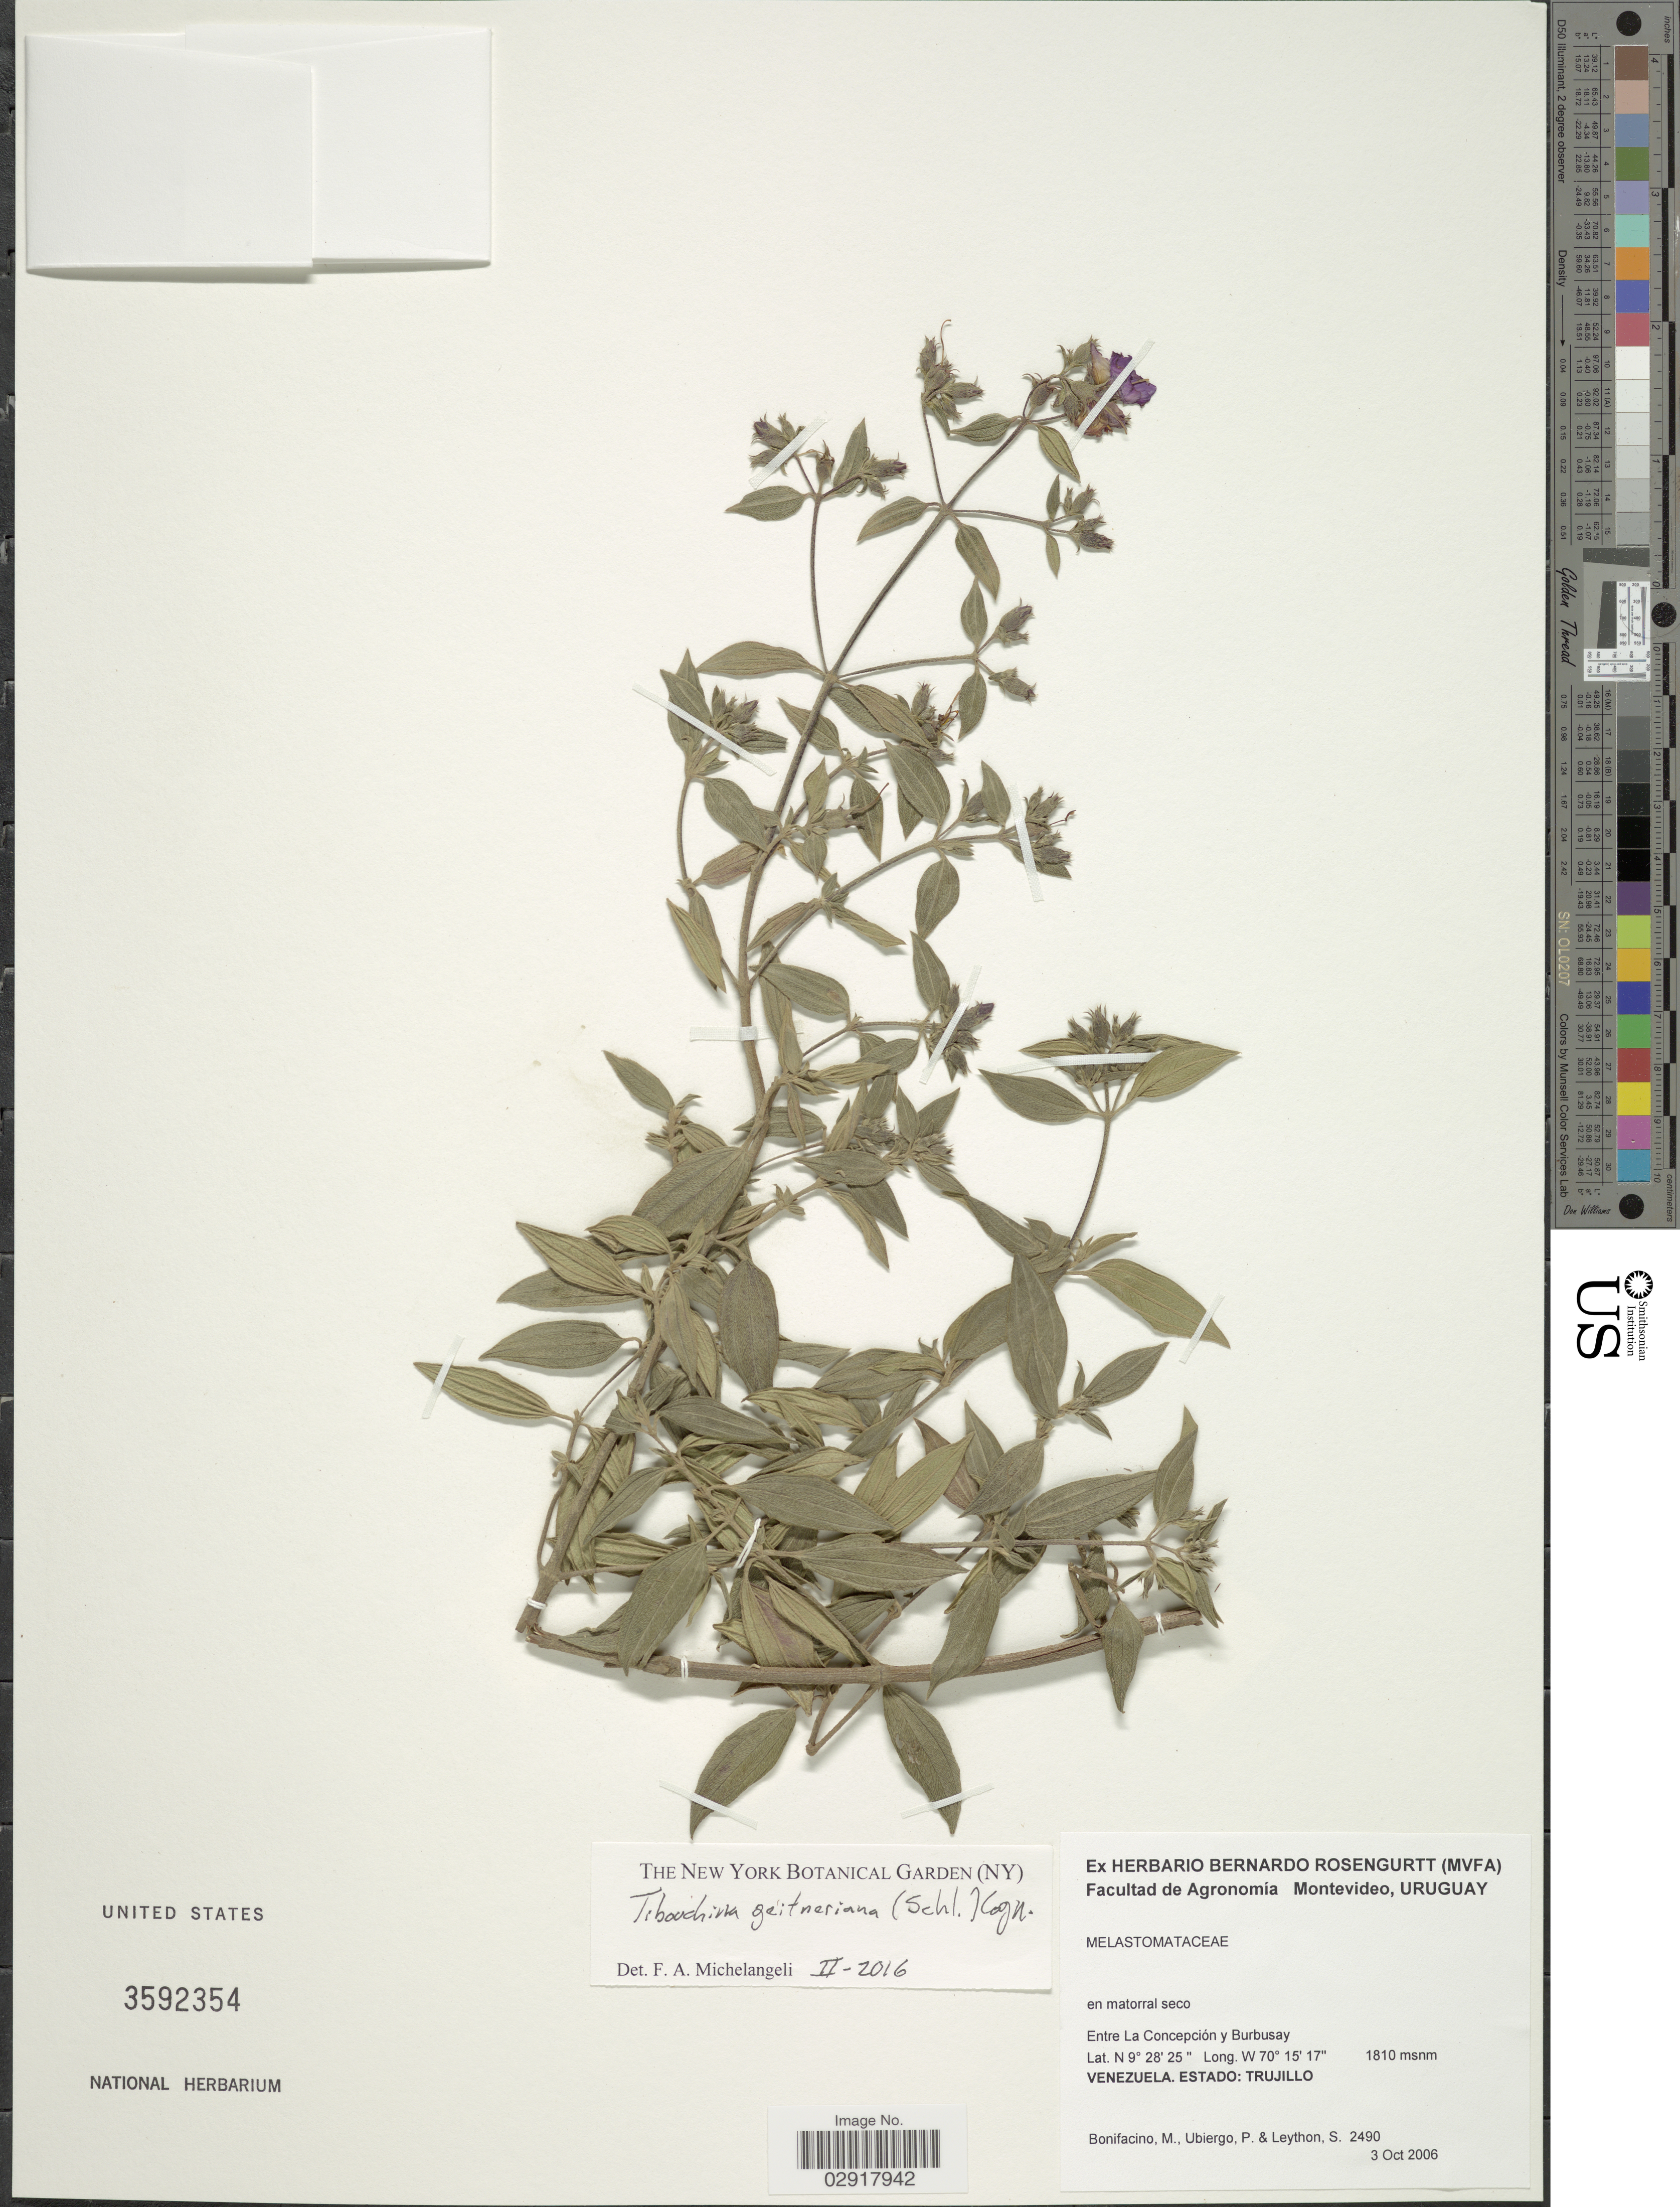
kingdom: Plantae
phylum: Tracheophyta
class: Magnoliopsida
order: Myrtales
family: Melastomataceae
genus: Chaetogastra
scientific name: Chaetogastra geitneriana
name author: Schltdl.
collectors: M. Bonifacino, P. Ubiergo & S. Leython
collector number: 2490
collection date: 2006-10-03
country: Venezuela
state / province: Trujillo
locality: Entre La Concepción y Burbusay.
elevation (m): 1810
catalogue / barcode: US 3592354